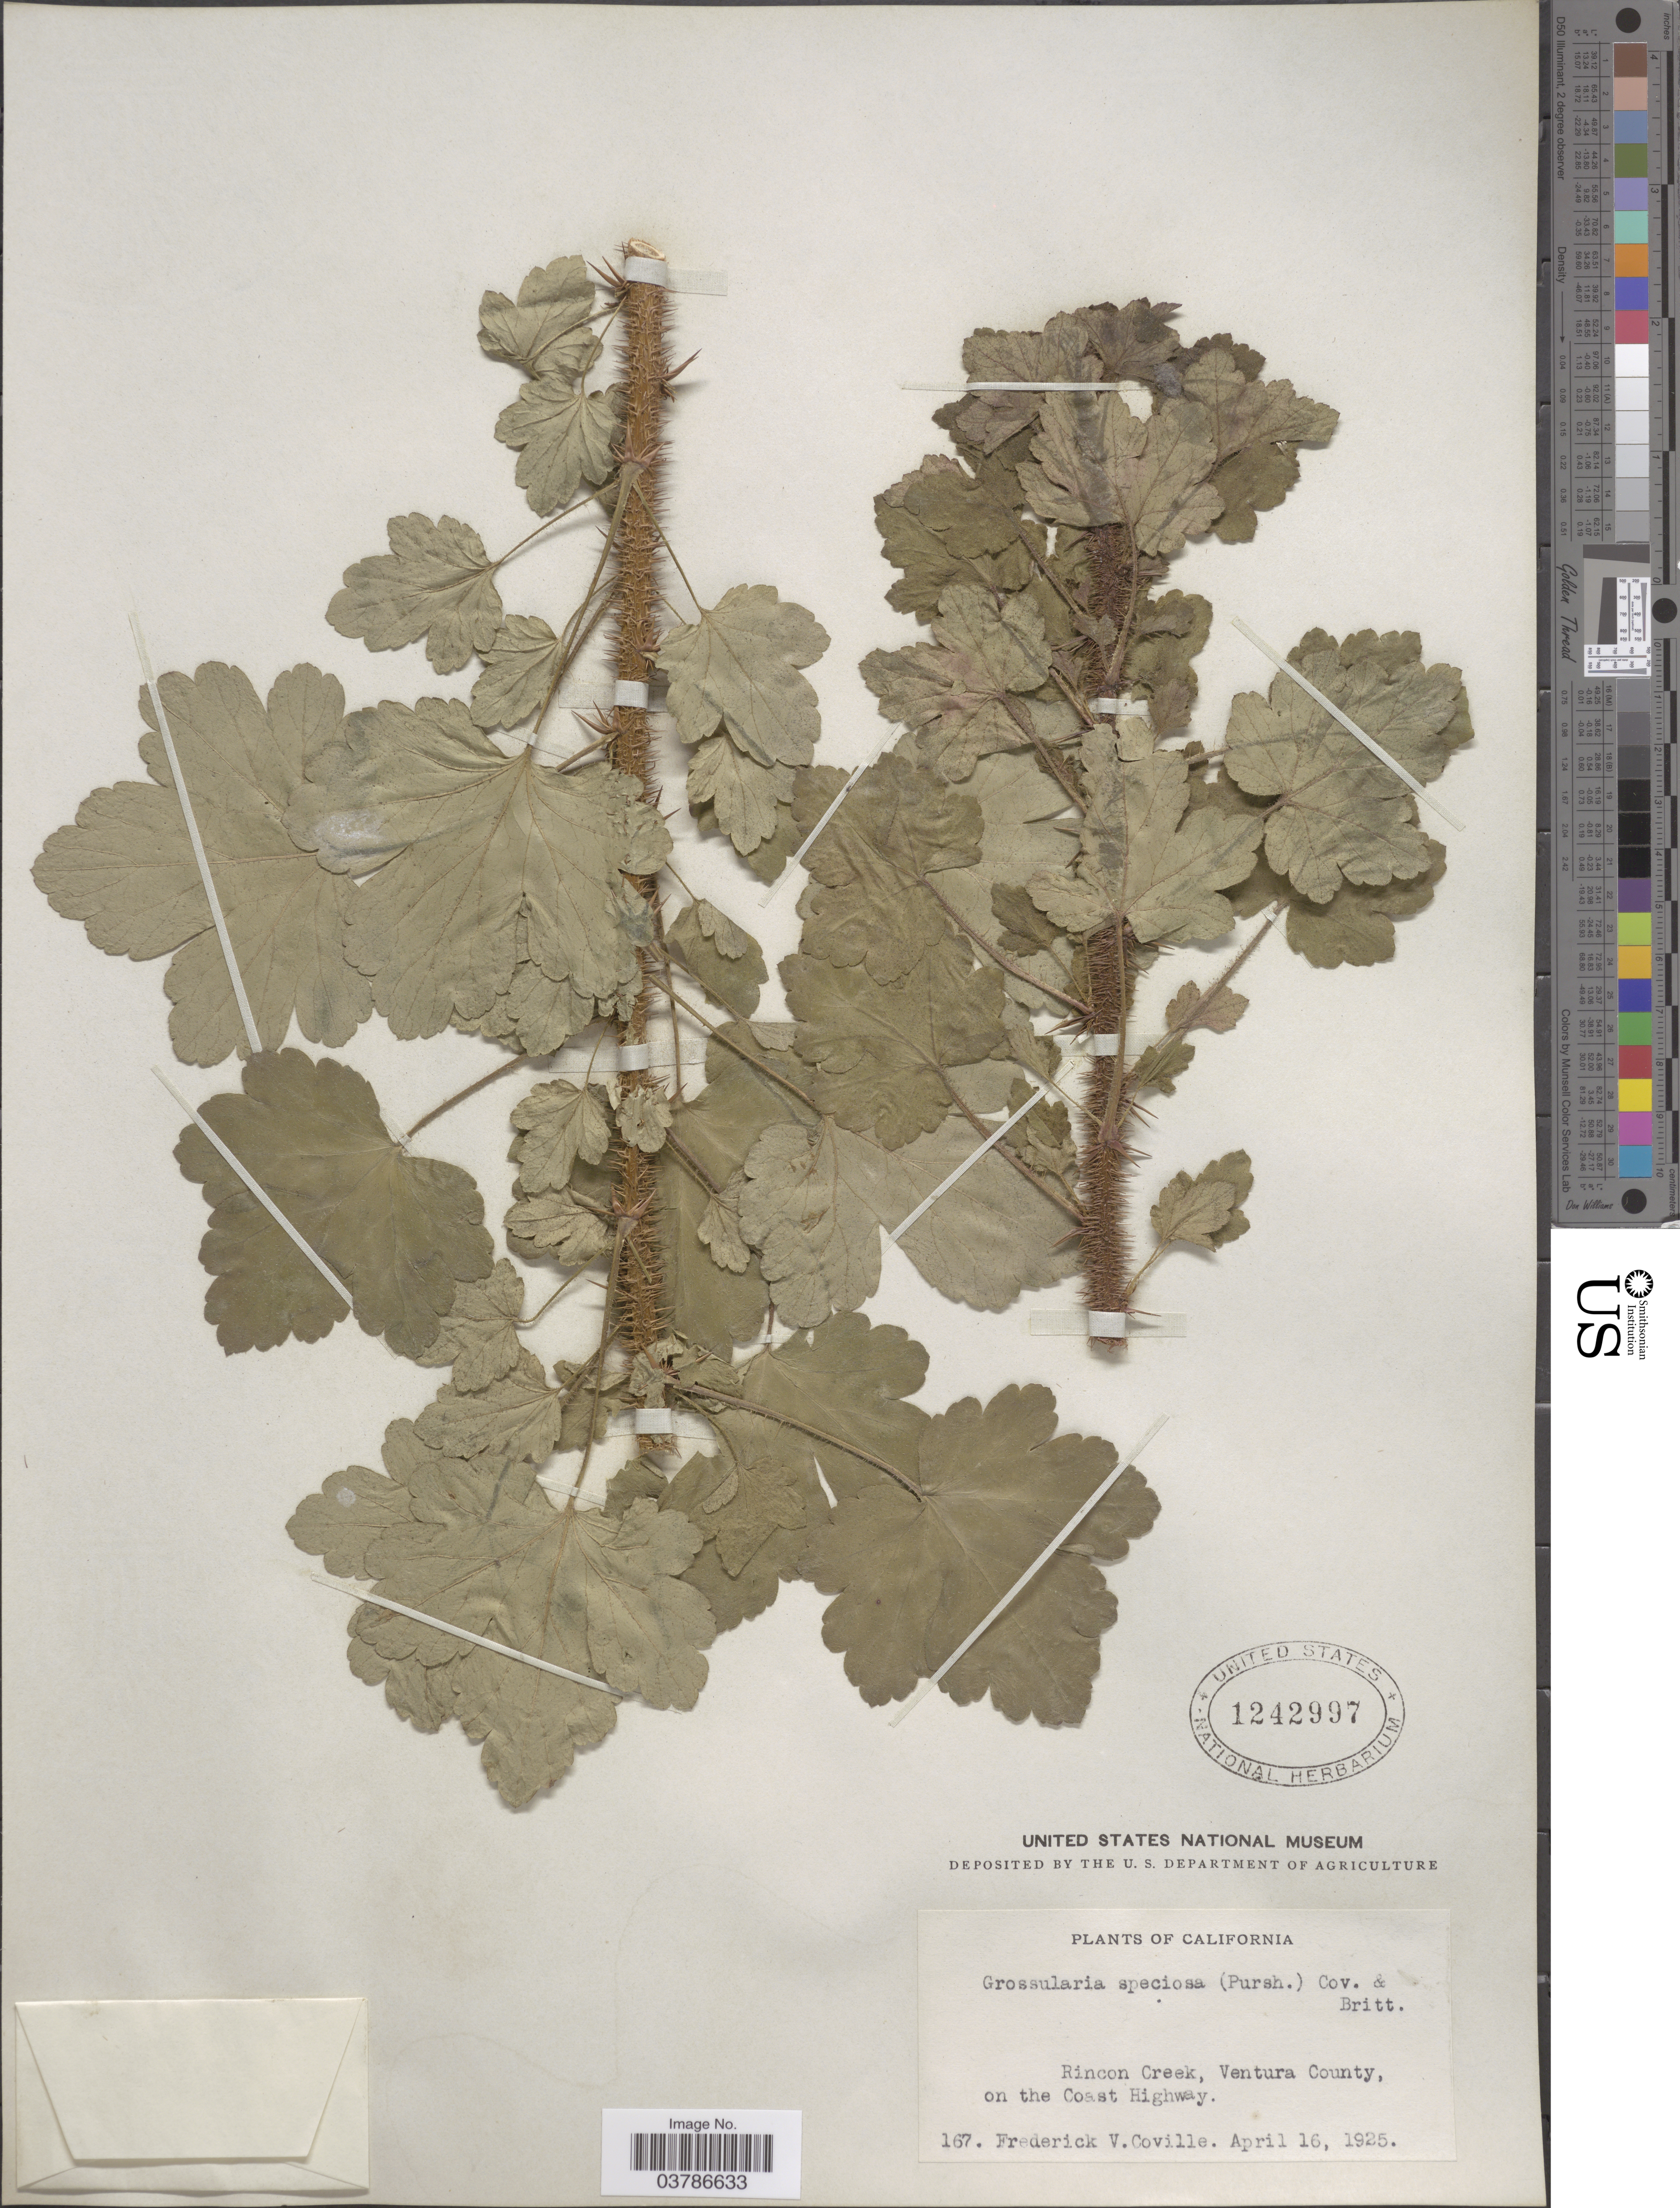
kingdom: Plantae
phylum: Tracheophyta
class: Magnoliopsida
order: Saxifragales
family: Grossulariaceae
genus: Ribes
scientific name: Ribes speciosum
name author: Pursh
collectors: F. V. Coville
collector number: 167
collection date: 1925-04-16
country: United States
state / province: California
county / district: Ventura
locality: Rincon Creek, Ventura County, on the Coast Highway.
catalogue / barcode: US 1242997